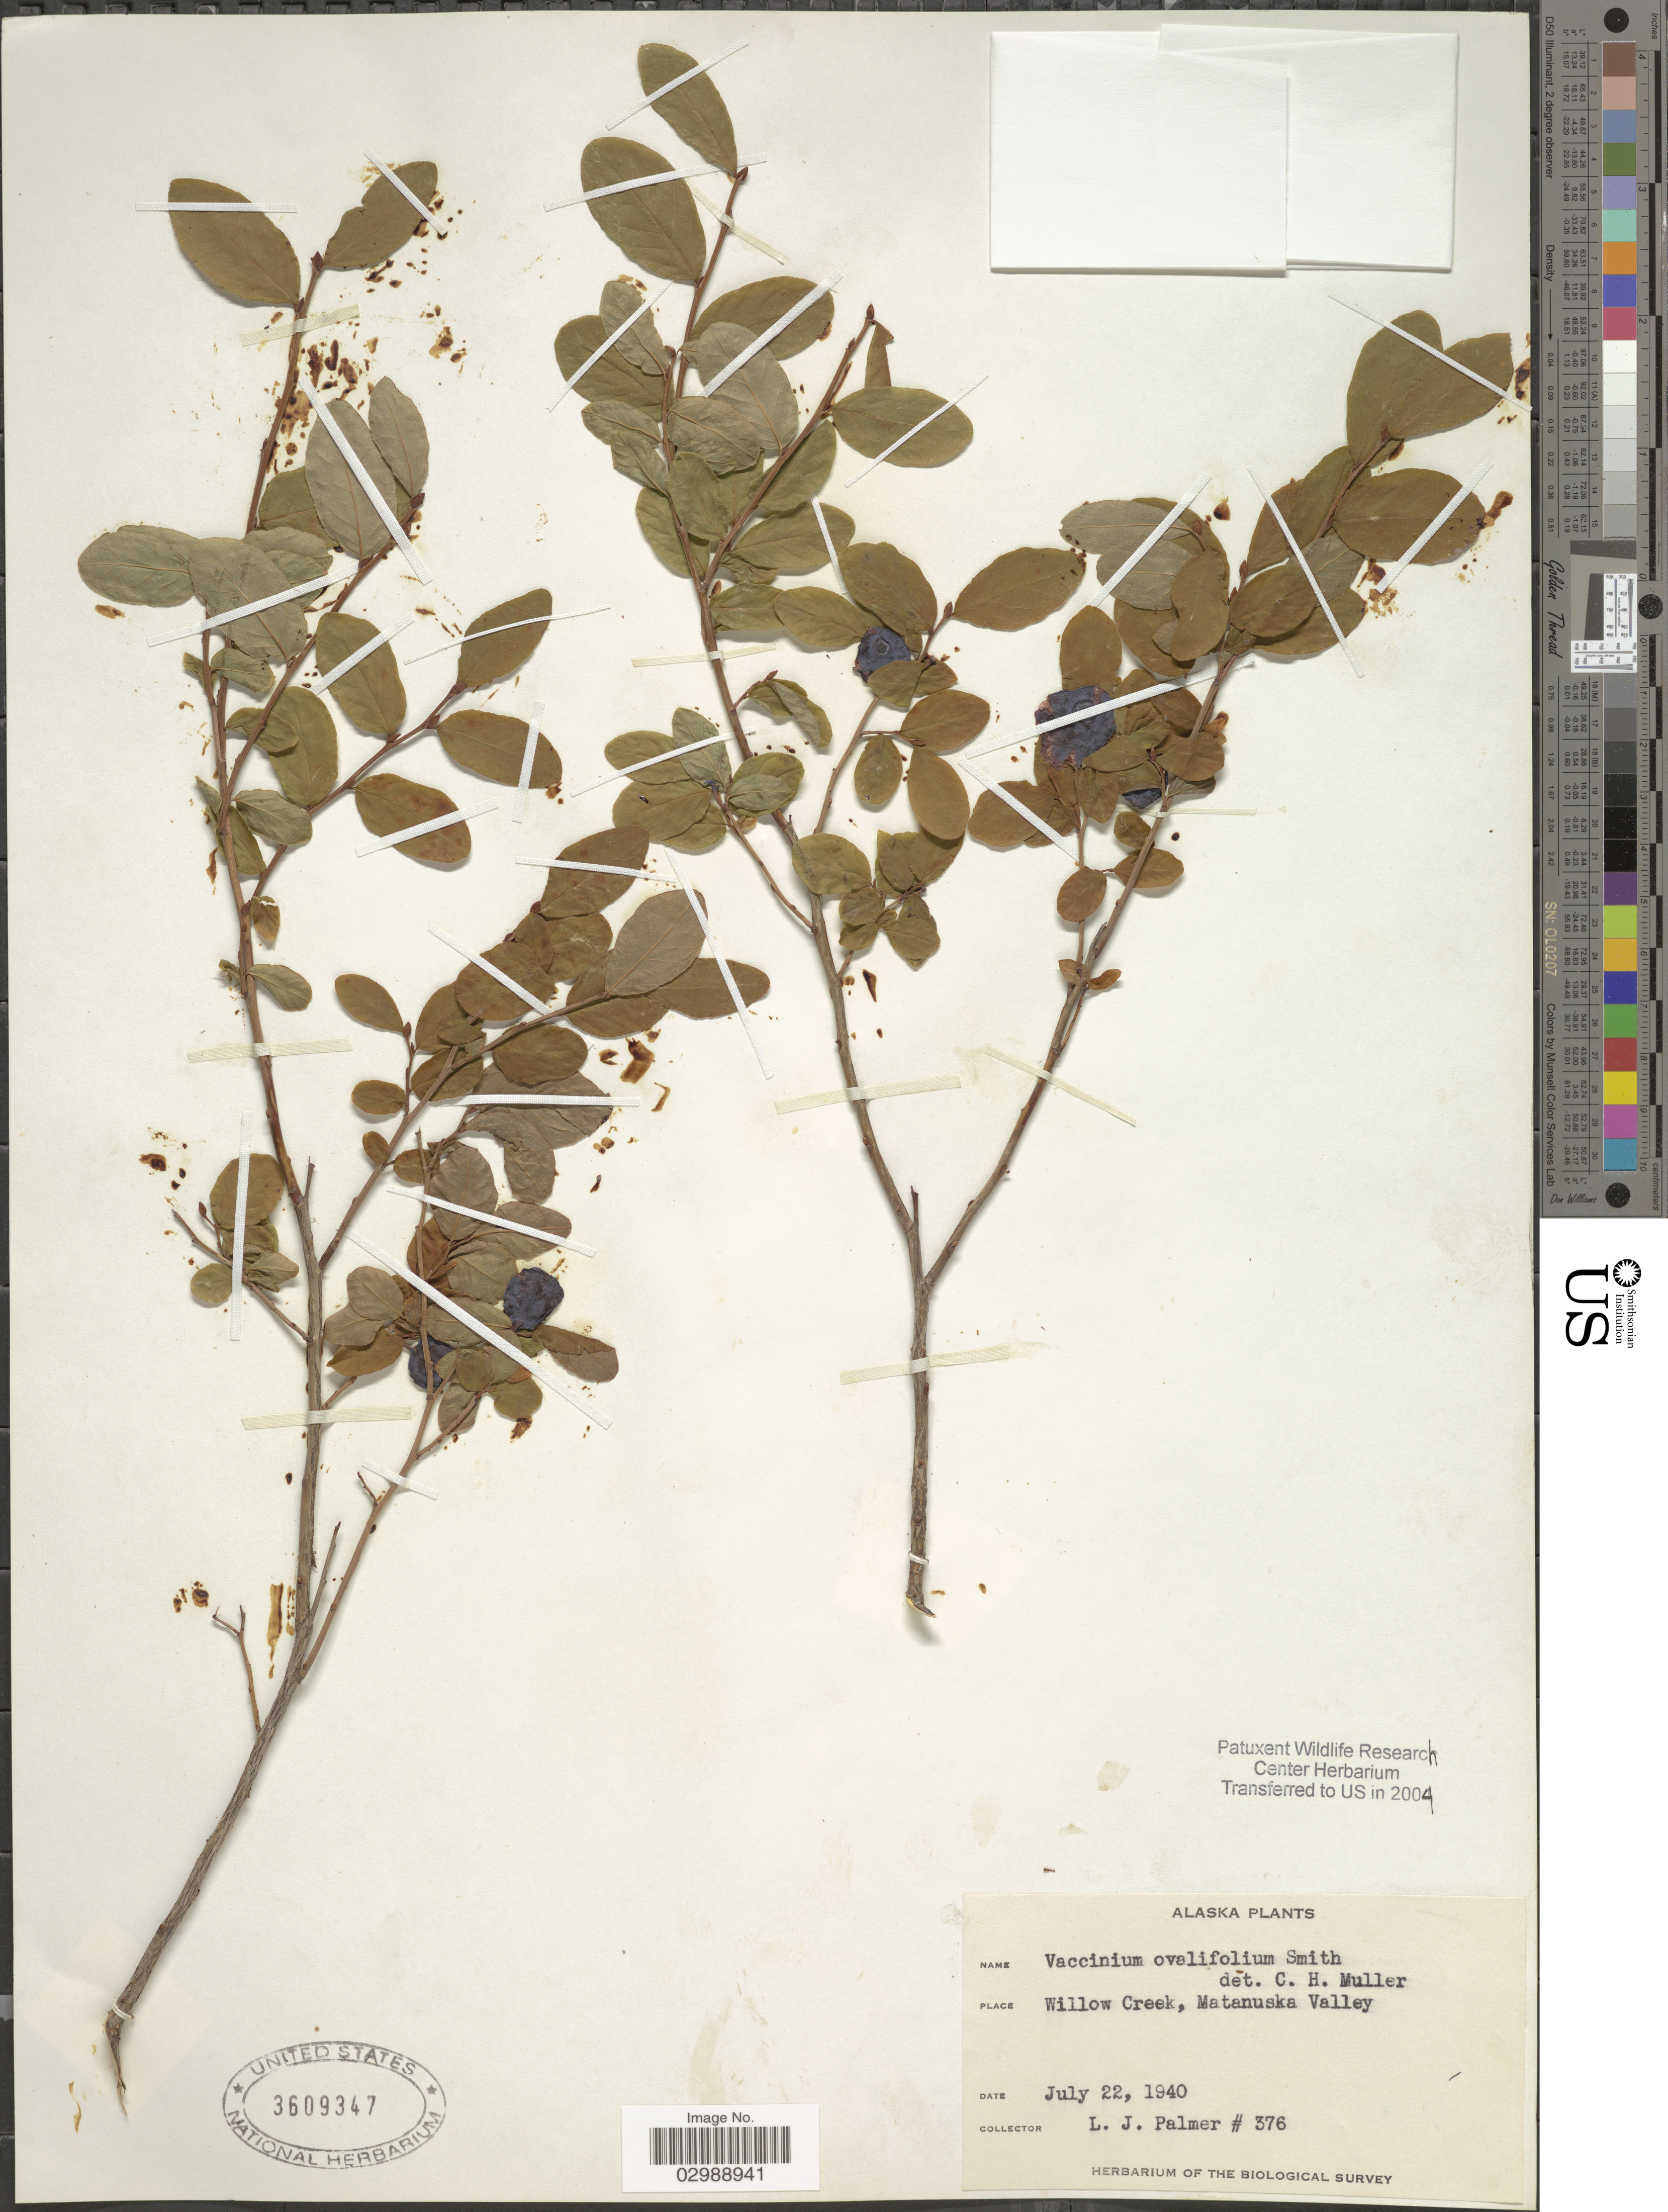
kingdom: Plantae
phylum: Tracheophyta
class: Magnoliopsida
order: Ericales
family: Ericaceae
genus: Vaccinium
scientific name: Vaccinium ovalifolium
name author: Sm.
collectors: L. J. Palmer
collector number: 376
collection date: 1940-07-22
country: United States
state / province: Alaska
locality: Willow Creek, Matanuska Valley.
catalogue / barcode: US 3609347